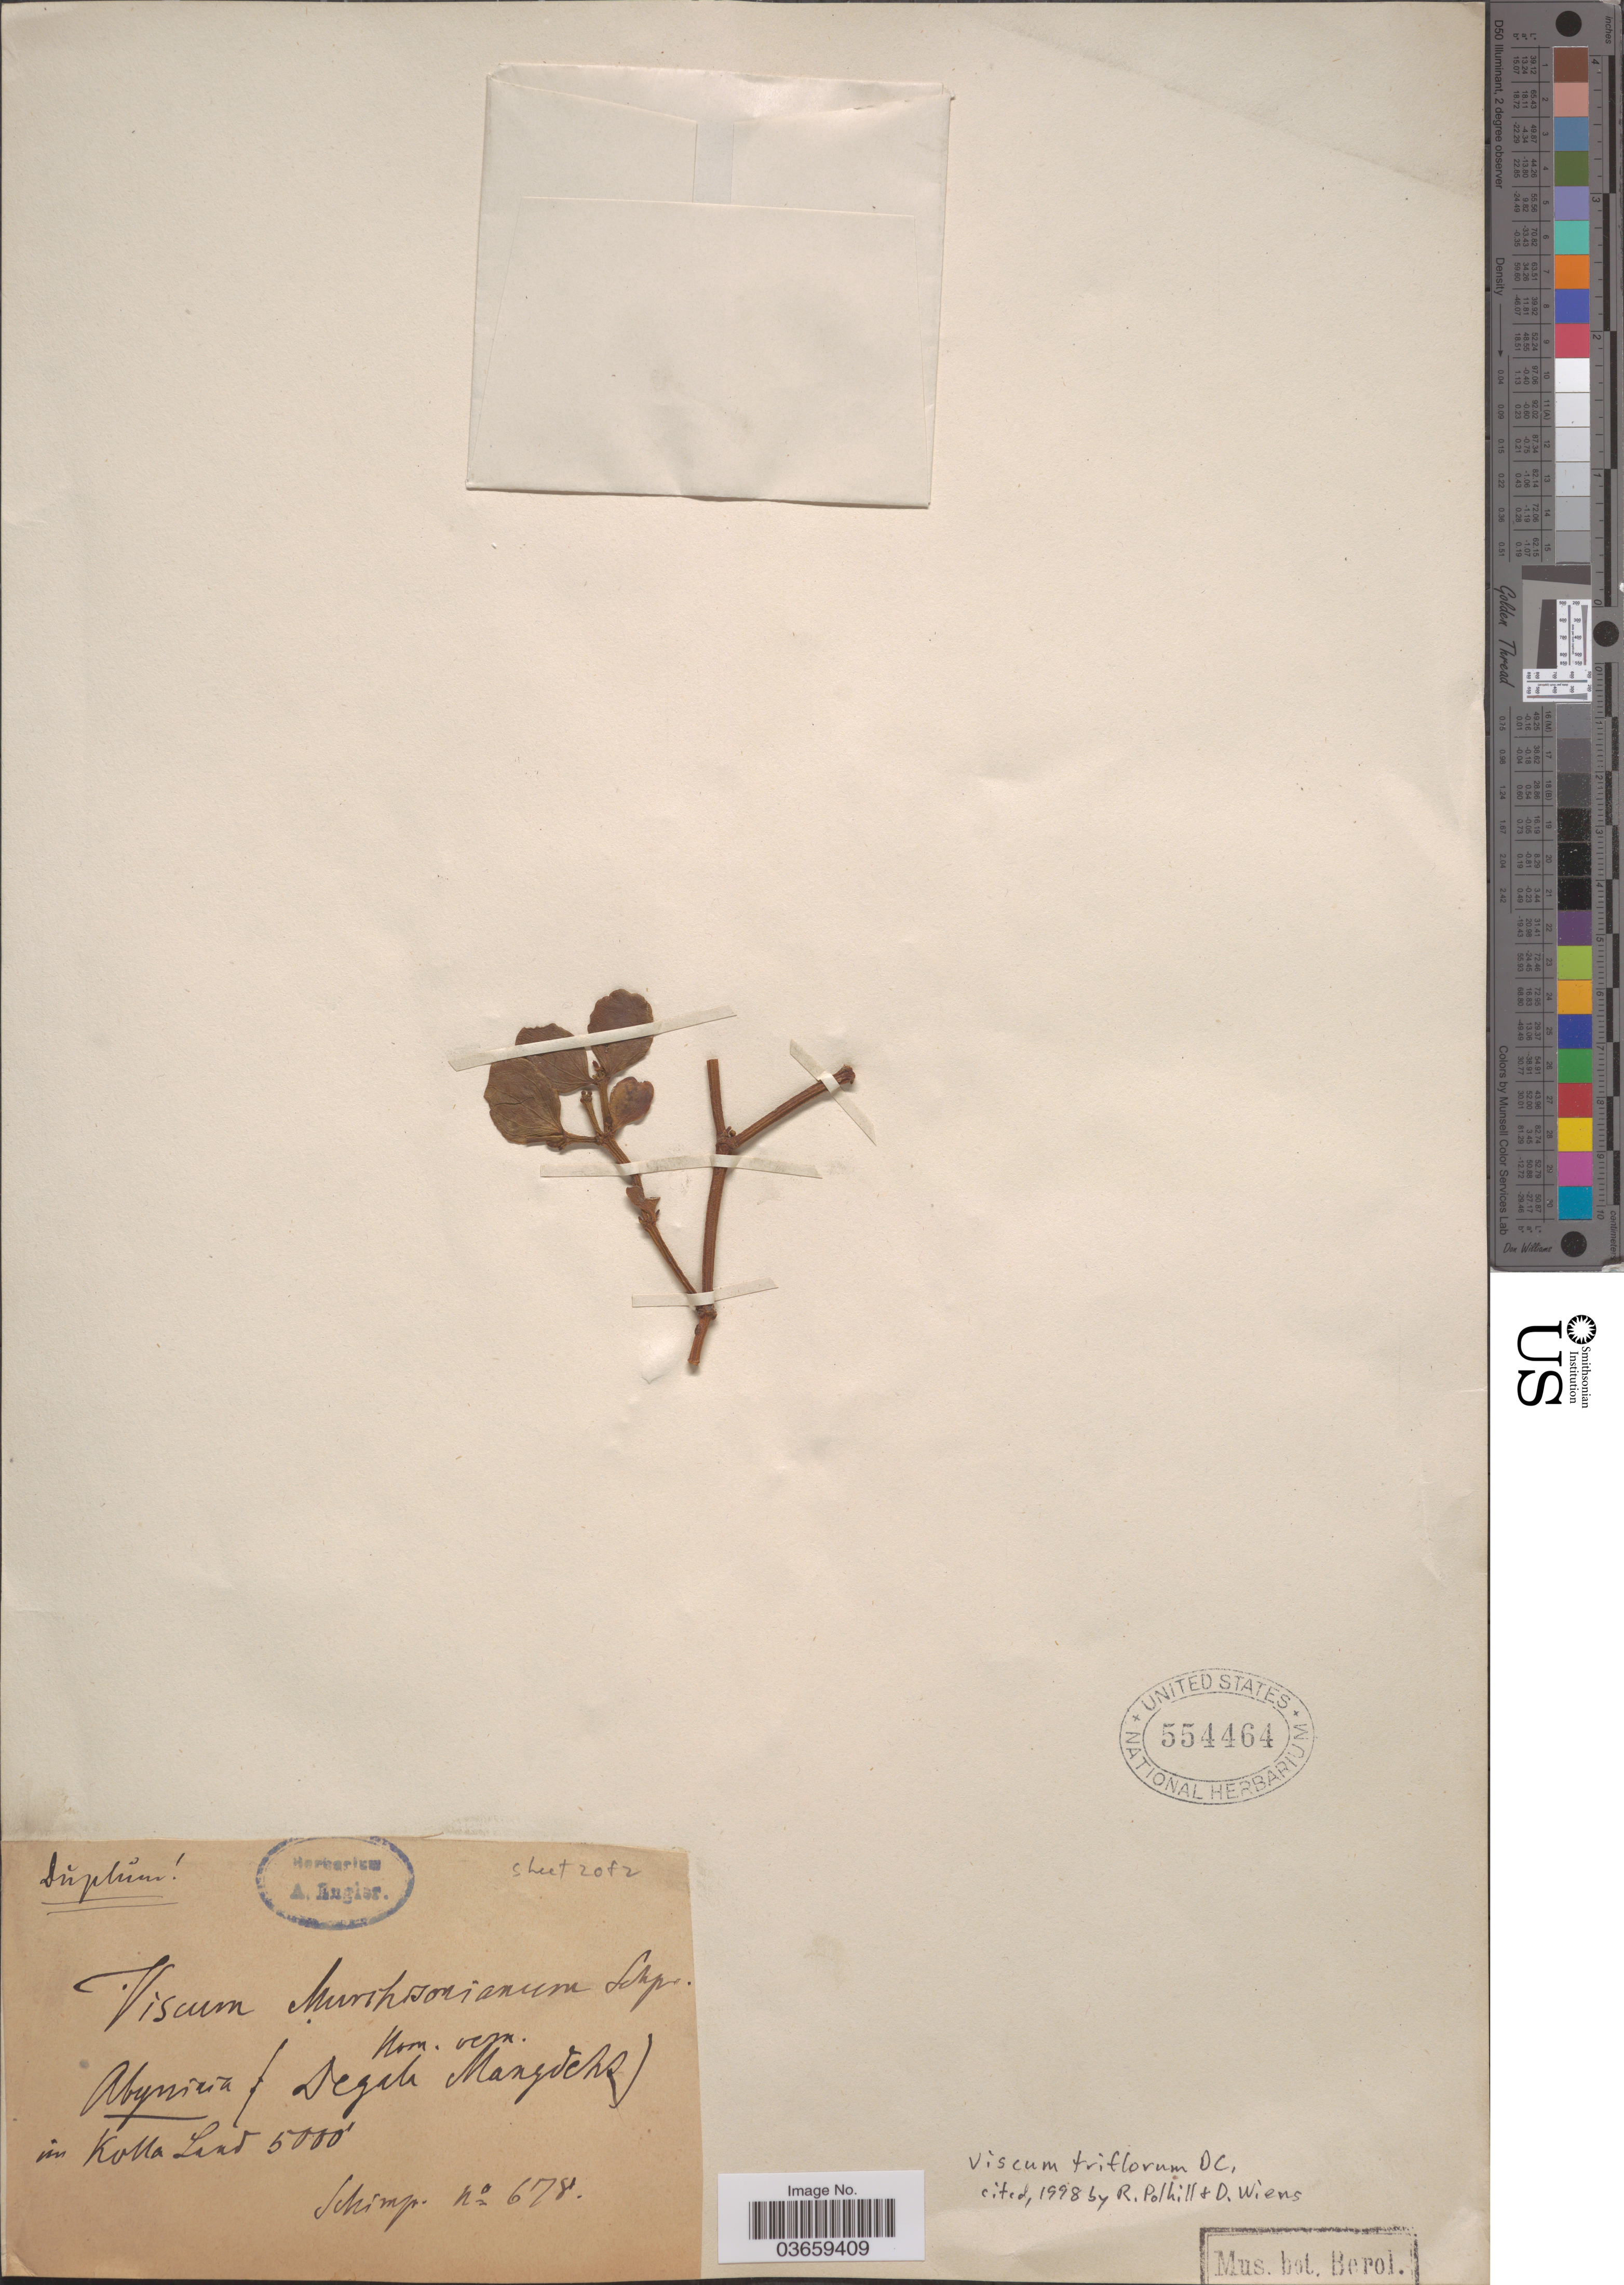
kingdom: Plantae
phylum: Tracheophyta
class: Magnoliopsida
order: Santalales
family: Viscaceae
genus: Viscum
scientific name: Viscum triflorum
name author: DC.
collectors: -. Schimper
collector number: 678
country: Ethiopia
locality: Abyssinia (Degala Mangdels [interpreted]) in Kolla Land.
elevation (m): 1524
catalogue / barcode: US 554464